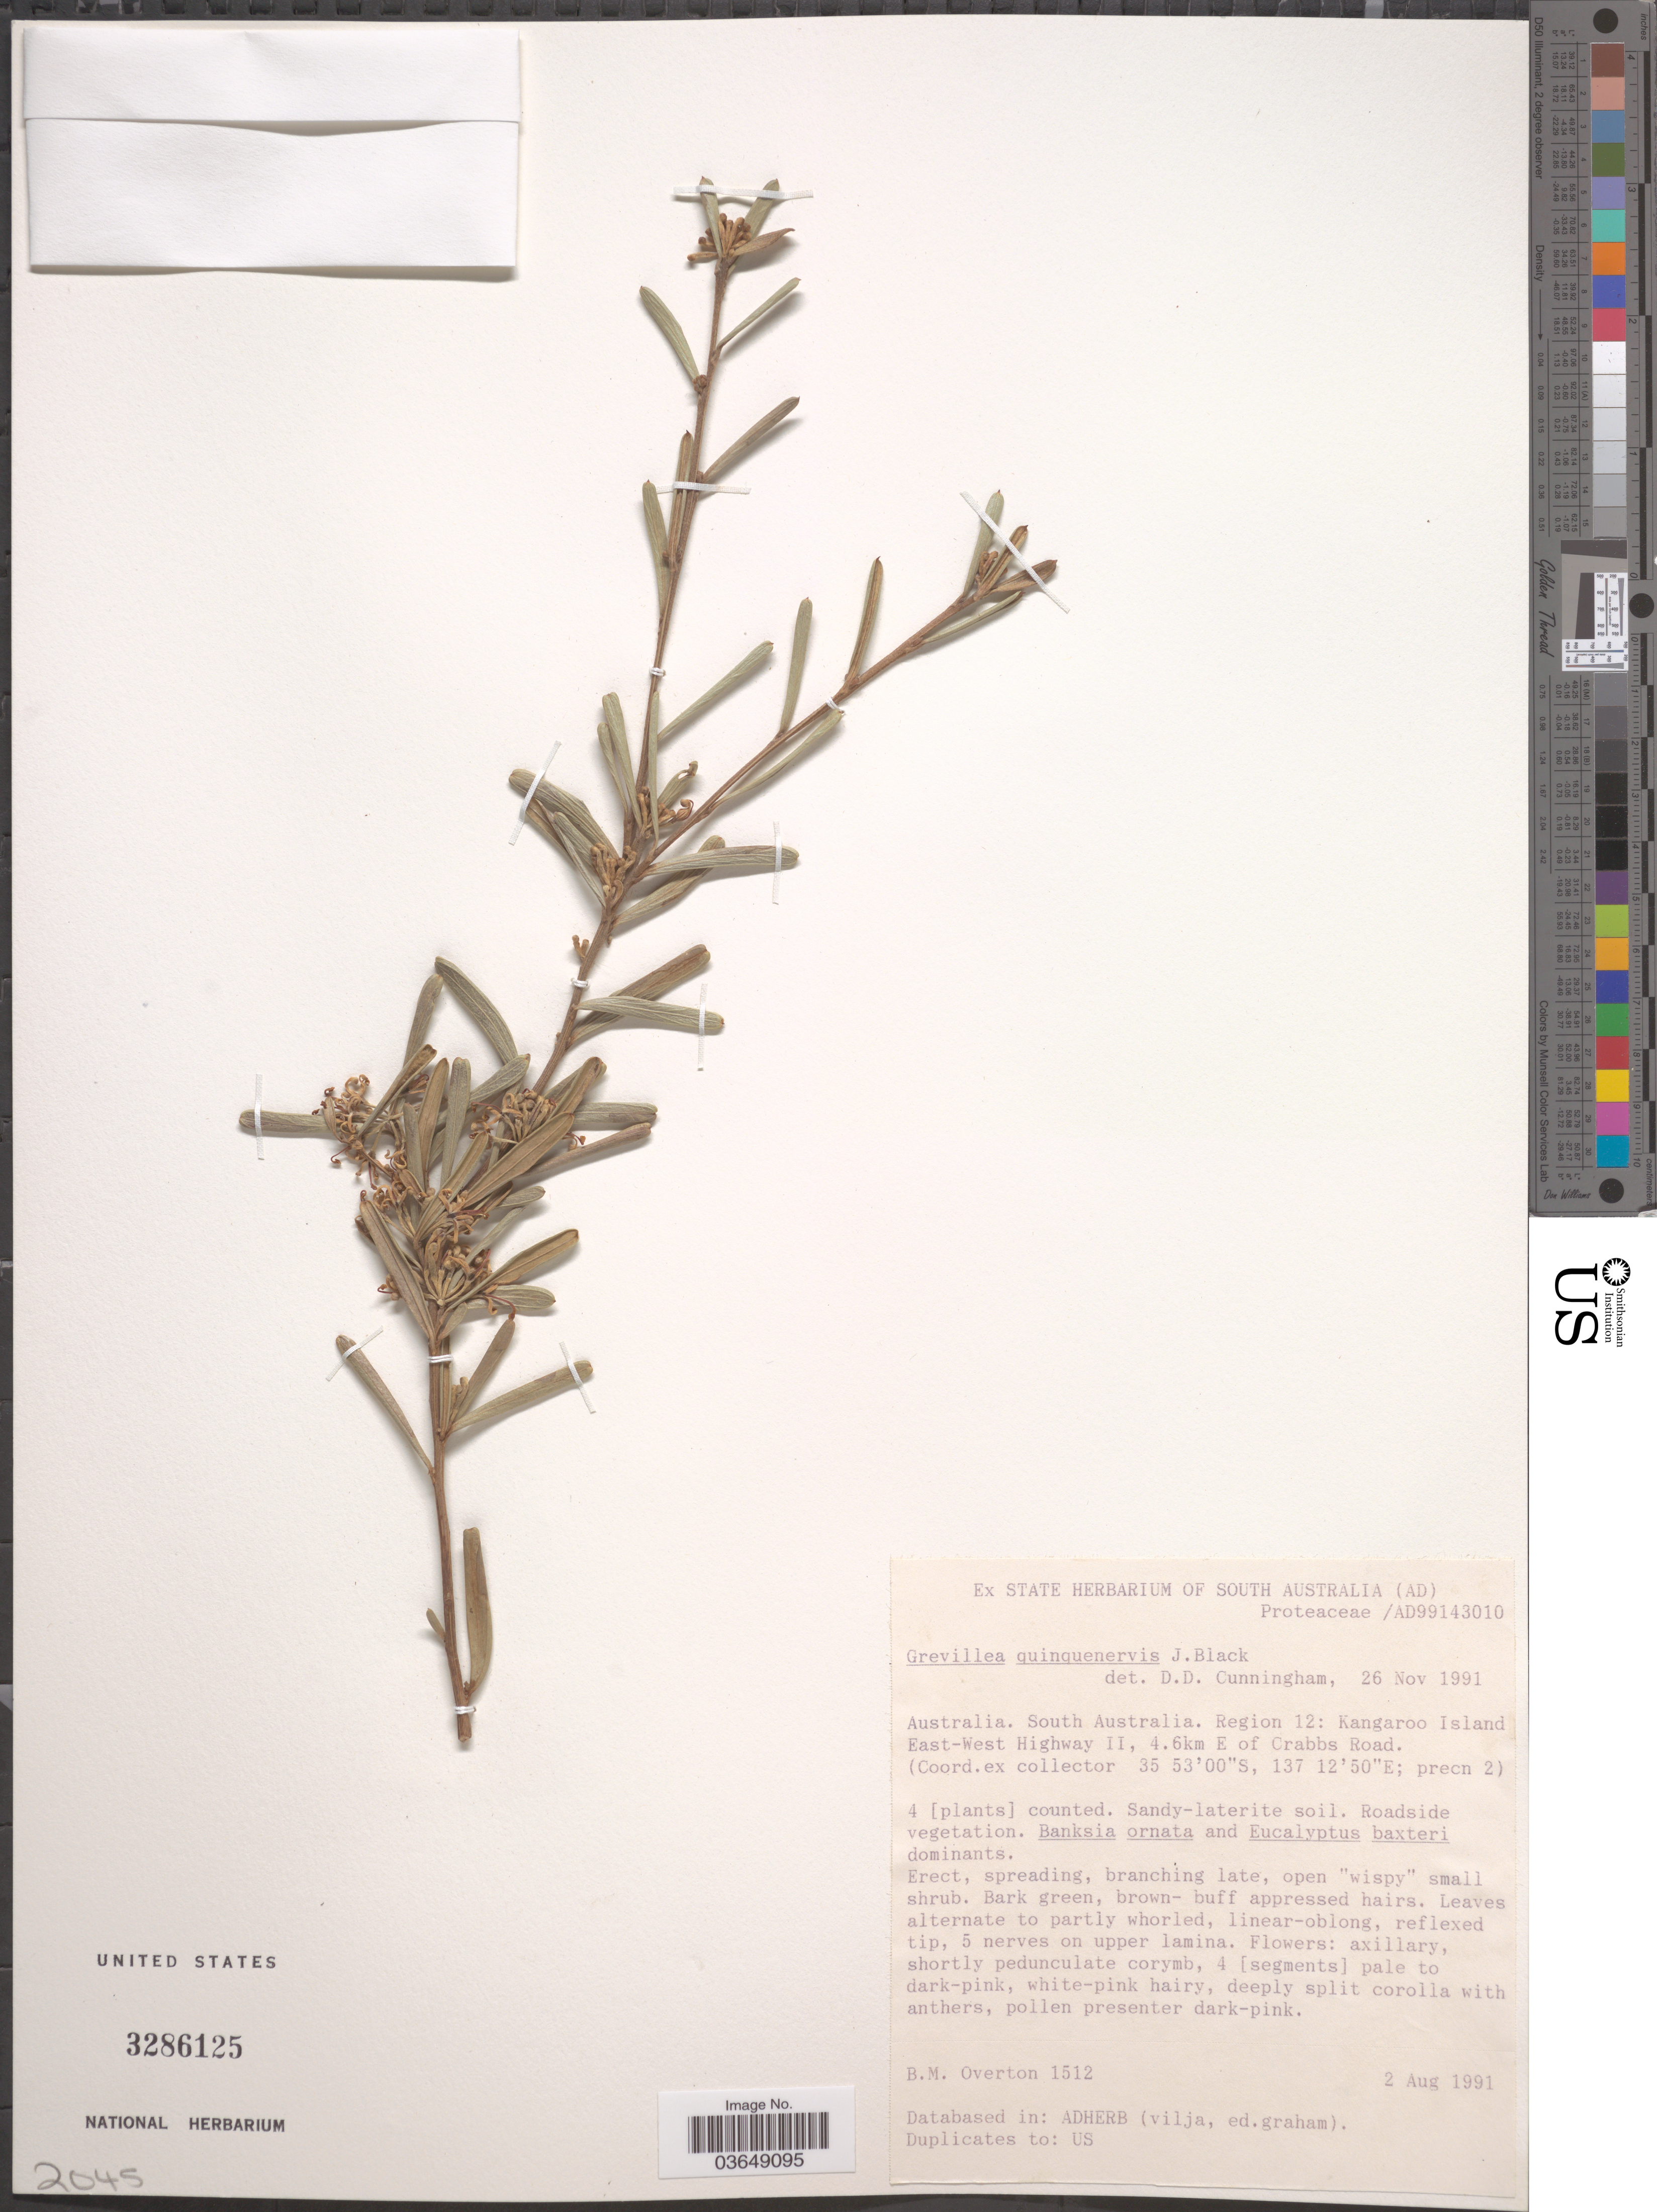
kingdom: Plantae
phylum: Tracheophyta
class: Magnoliopsida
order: Proteales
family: Proteaceae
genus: Grevillea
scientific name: Grevillea quinquenervis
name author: J.M. Black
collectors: B. Overton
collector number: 1512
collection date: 1991-08-02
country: Australia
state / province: South Australia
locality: Region 12: Kangaroo Island East-West Highway II, 4.6km E of Crabbs Road.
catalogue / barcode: US 3286125